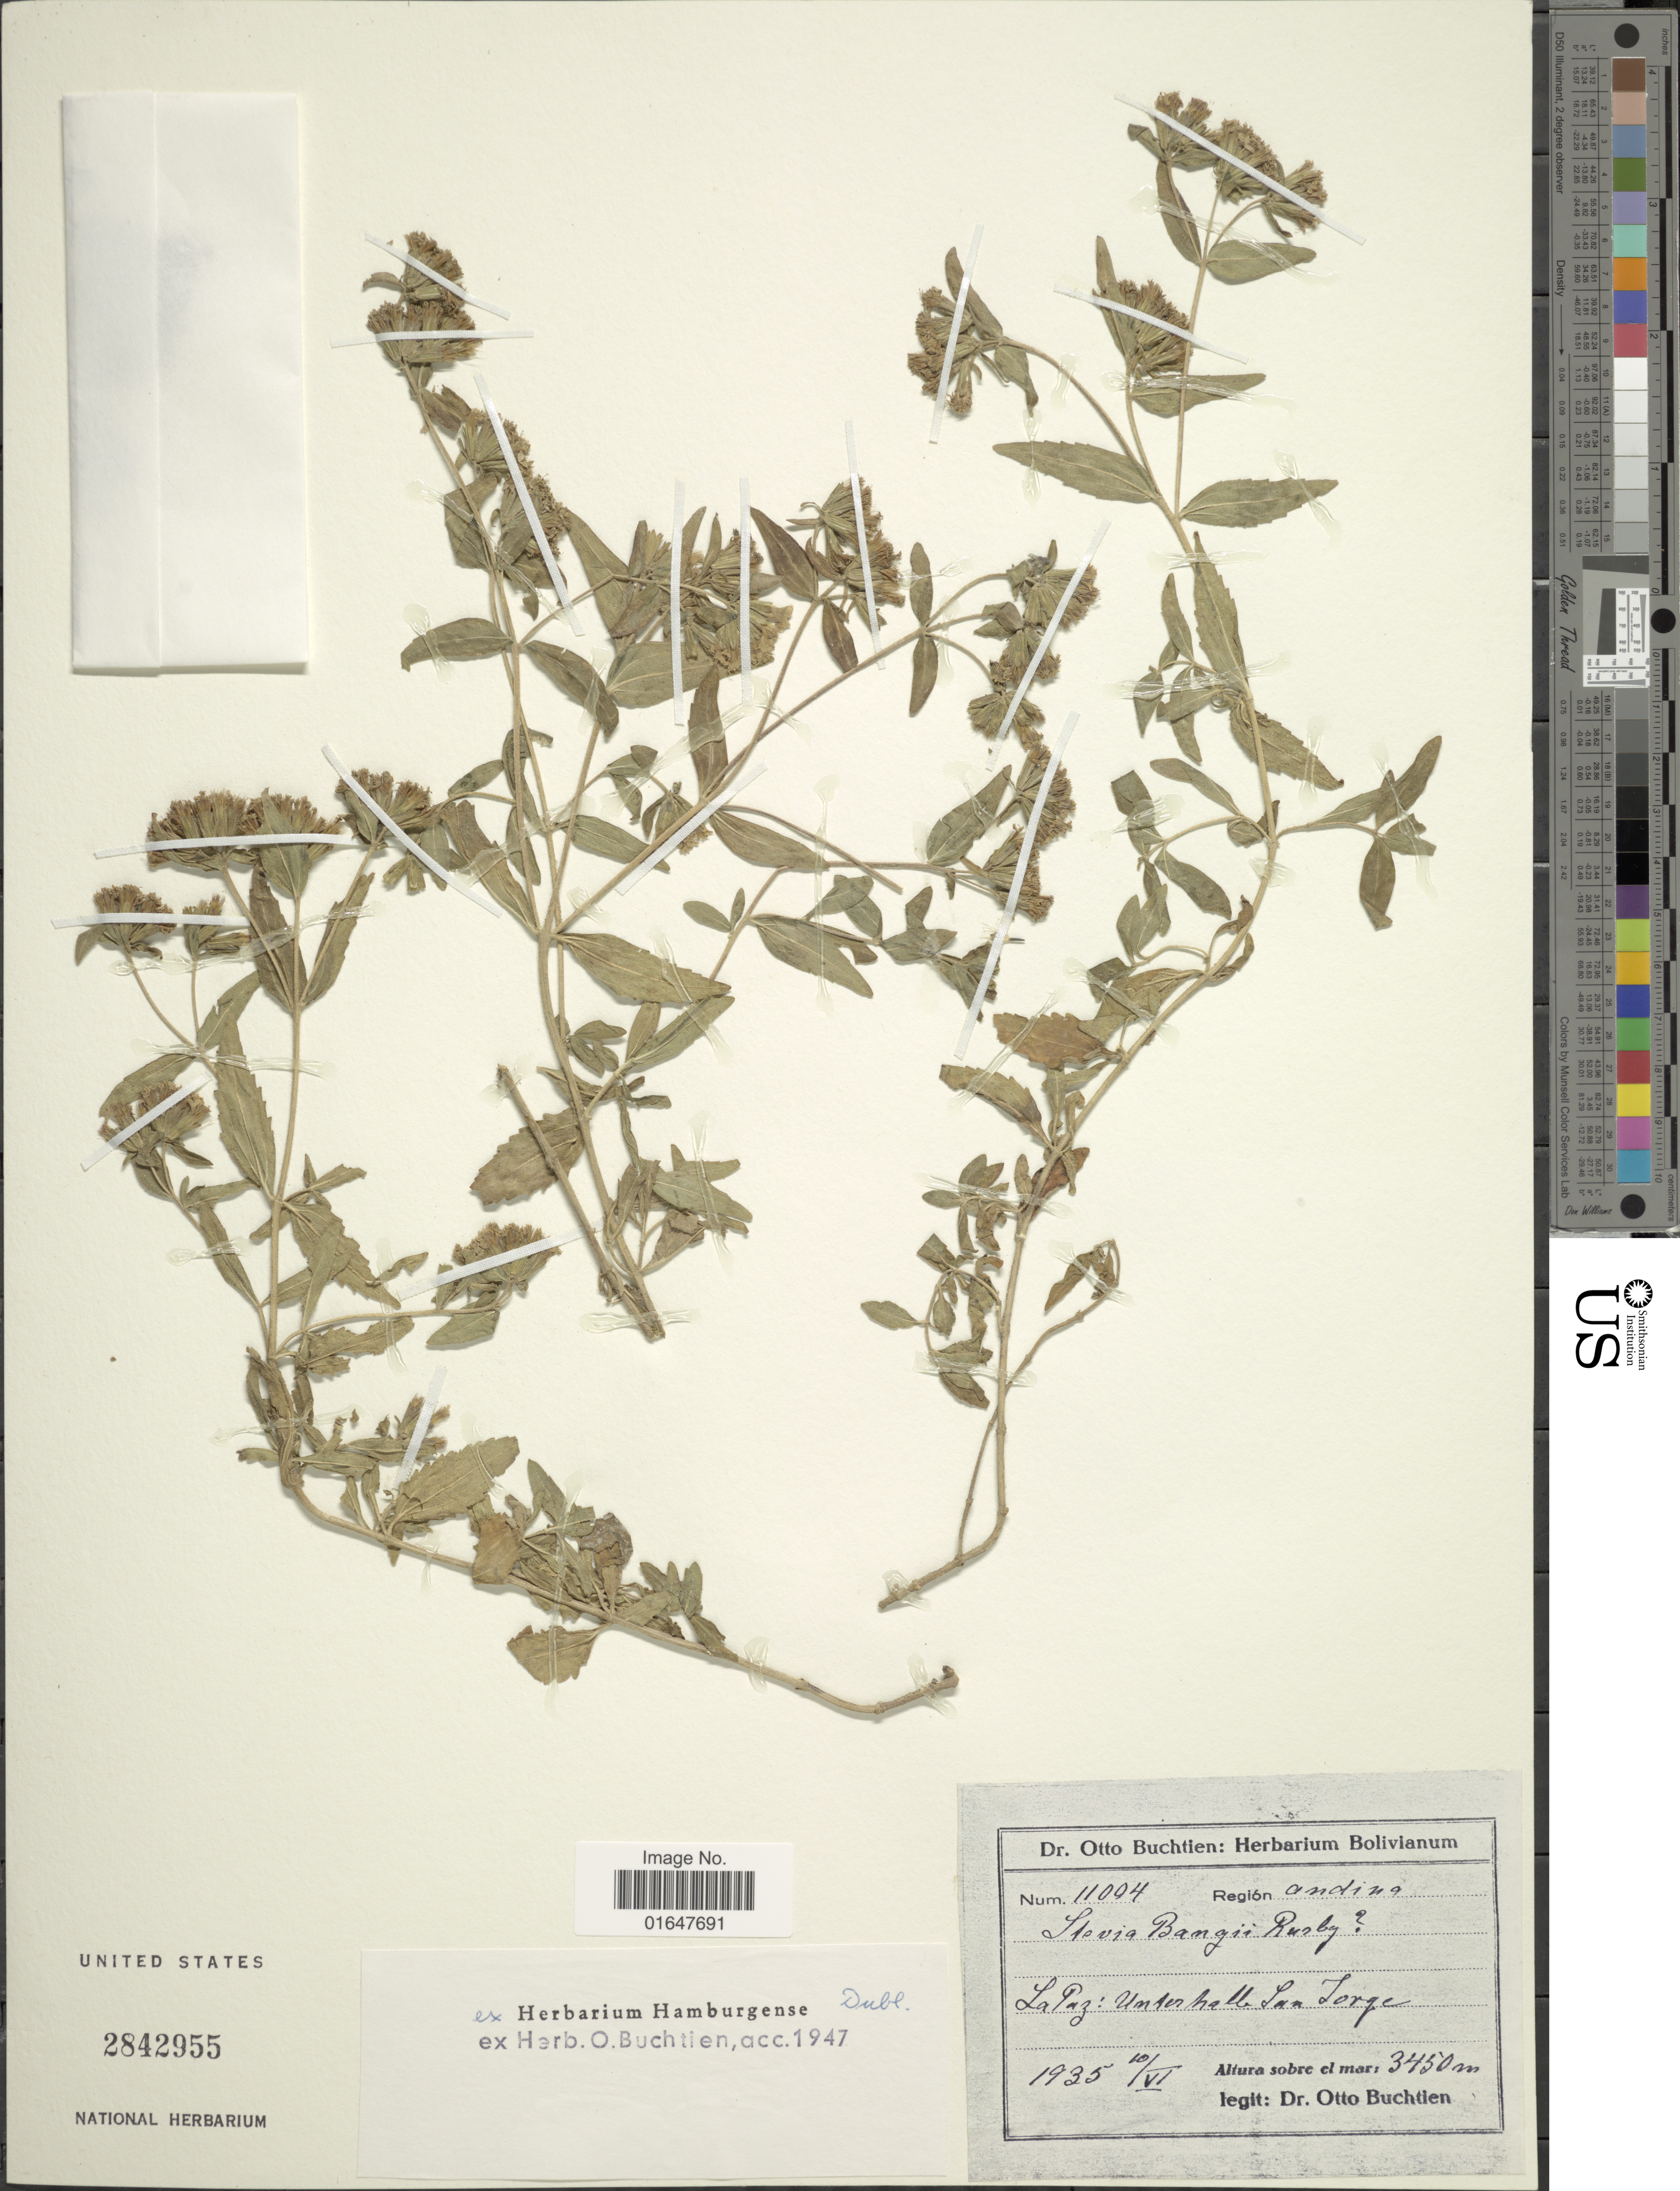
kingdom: Plantae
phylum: Tracheophyta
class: Magnoliopsida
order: Asterales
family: Asteraceae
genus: Stevia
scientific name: Stevia bangii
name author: Rusby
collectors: O. Buchtien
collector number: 11004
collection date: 1935-06-10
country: Bolivia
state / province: La Paz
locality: Unter halle San Jorge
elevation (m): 3450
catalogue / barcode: US 2842955